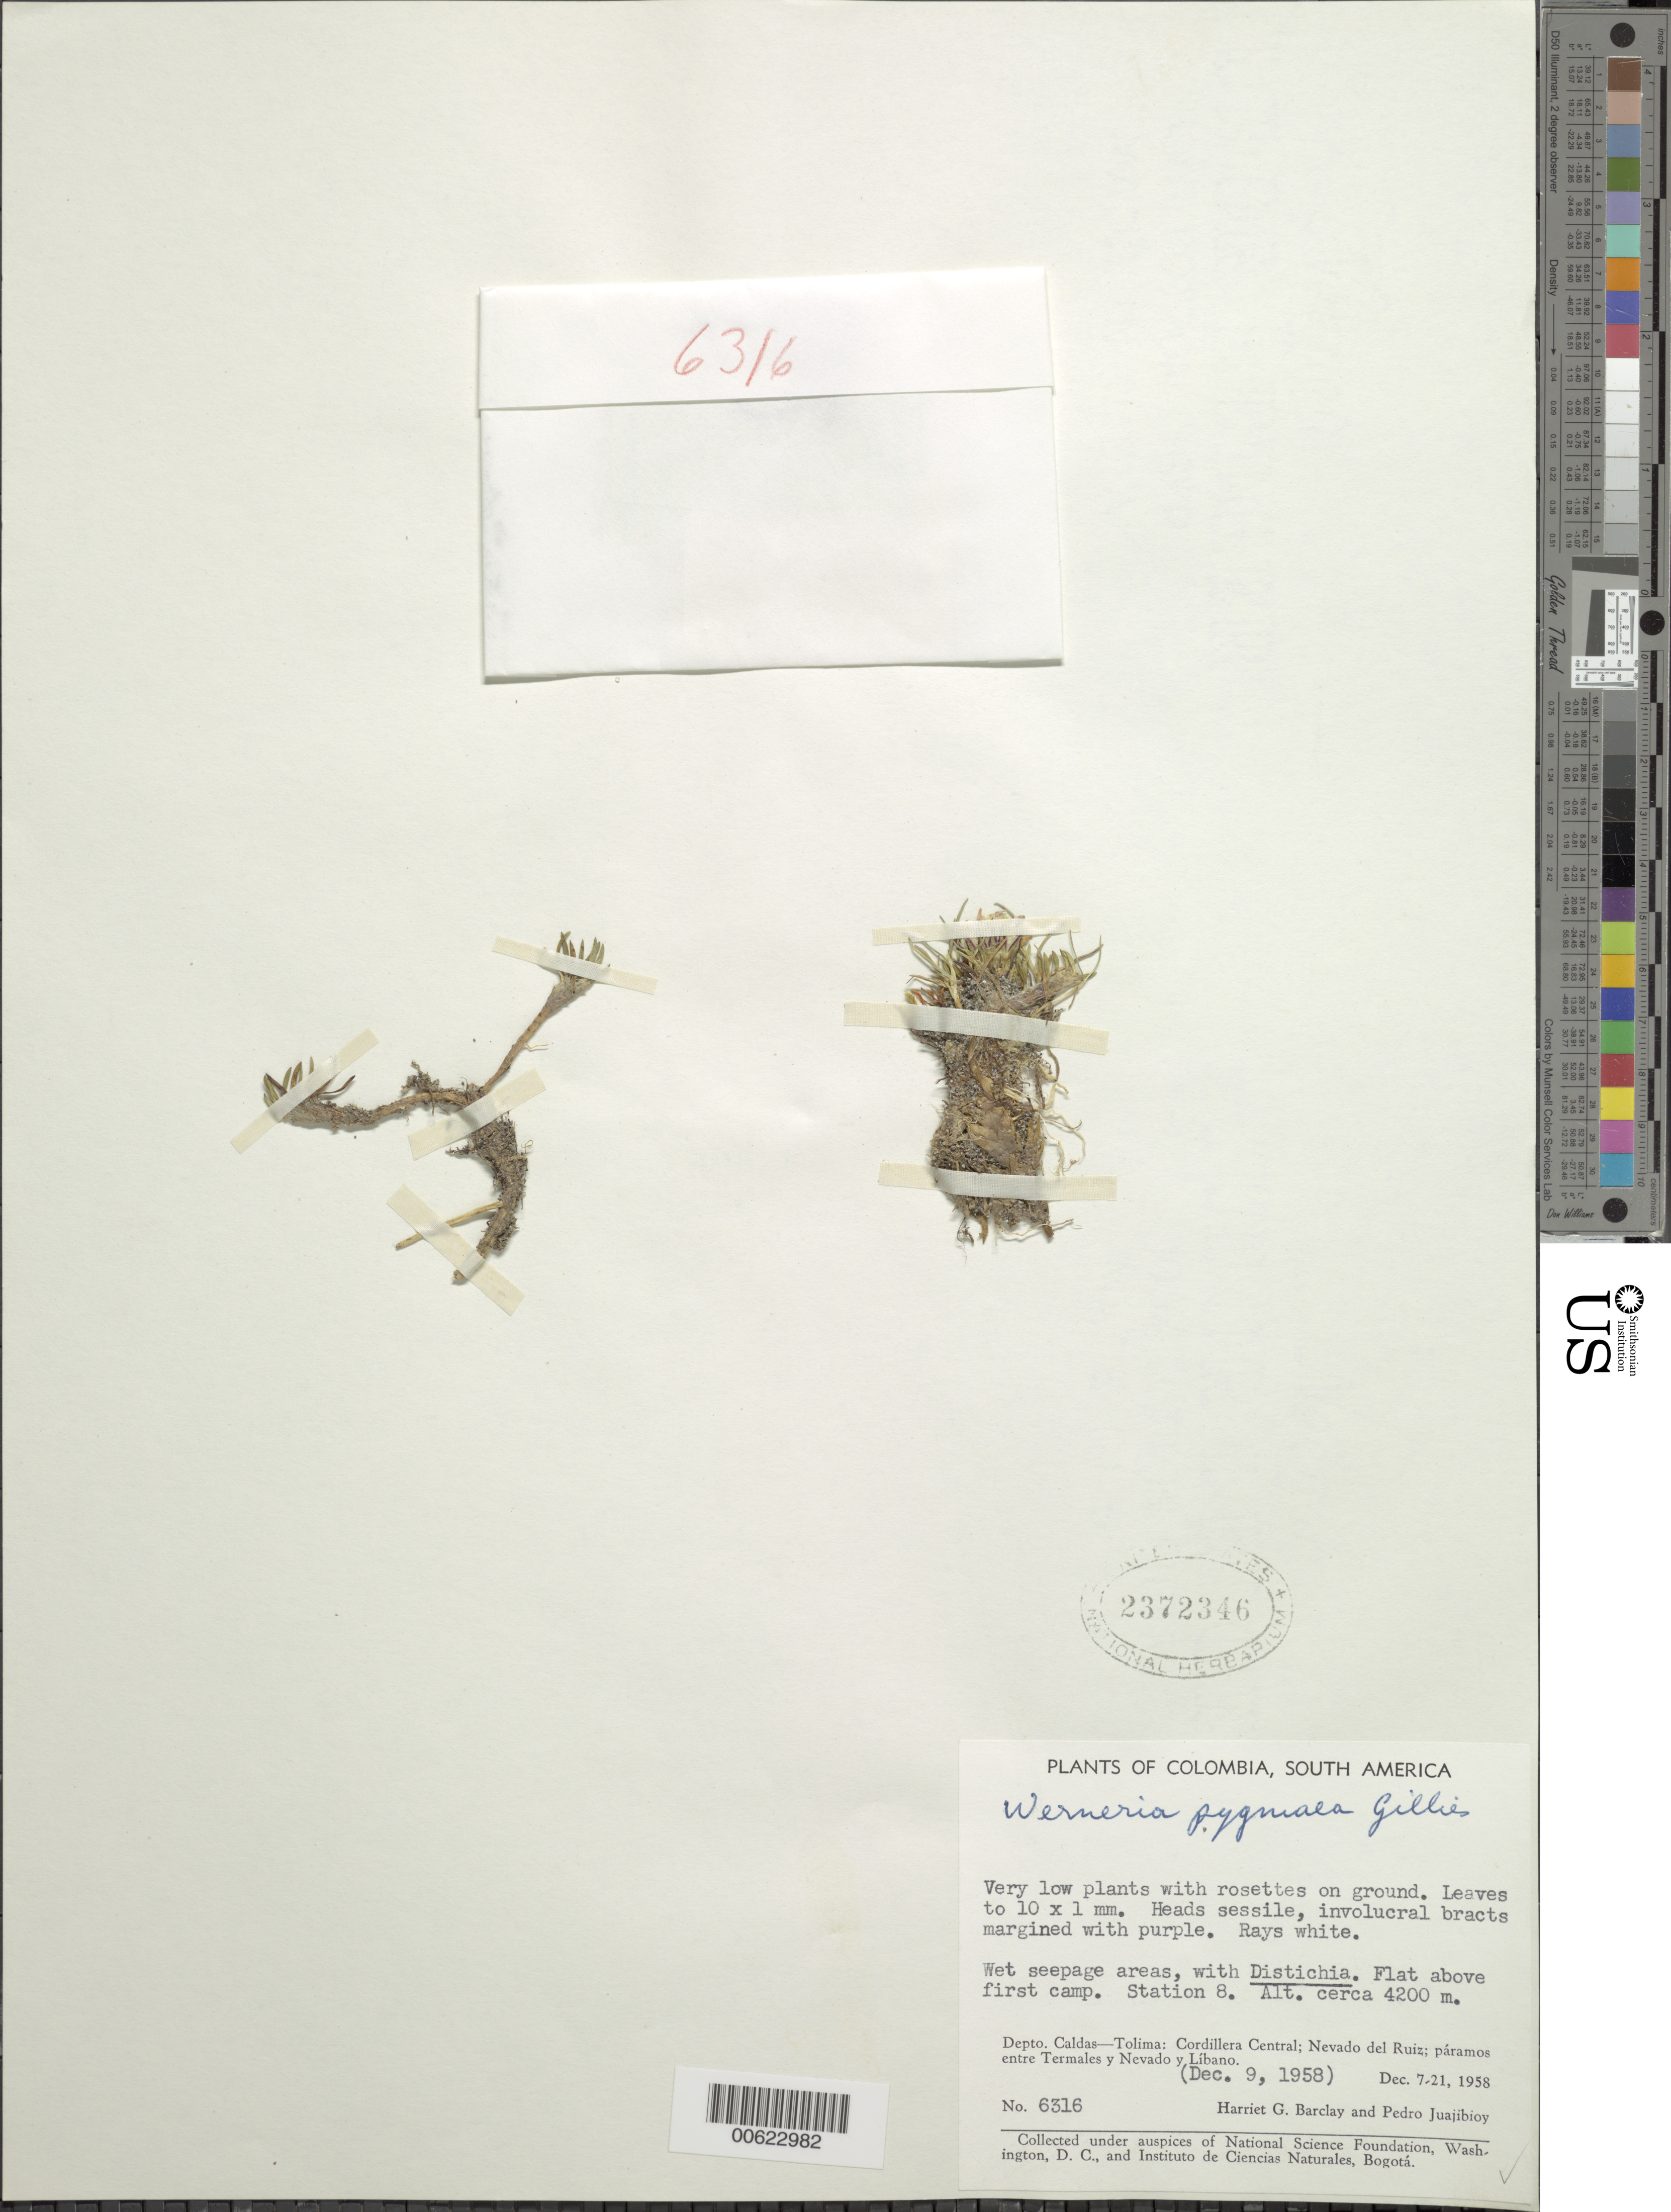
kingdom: Plantae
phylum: Tracheophyta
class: Magnoliopsida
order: Asterales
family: Asteraceae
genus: Werneria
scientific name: Werneria pygmaea complex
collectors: H. G. Barclay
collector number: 6316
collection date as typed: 9-Dec-58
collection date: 1958-12-09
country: Colombia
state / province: Caldas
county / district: Tolima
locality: Cordillera Central, Nevado del Ruiz. Paramos entre Termales y Nevado y Libano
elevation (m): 4200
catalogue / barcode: US 2372346